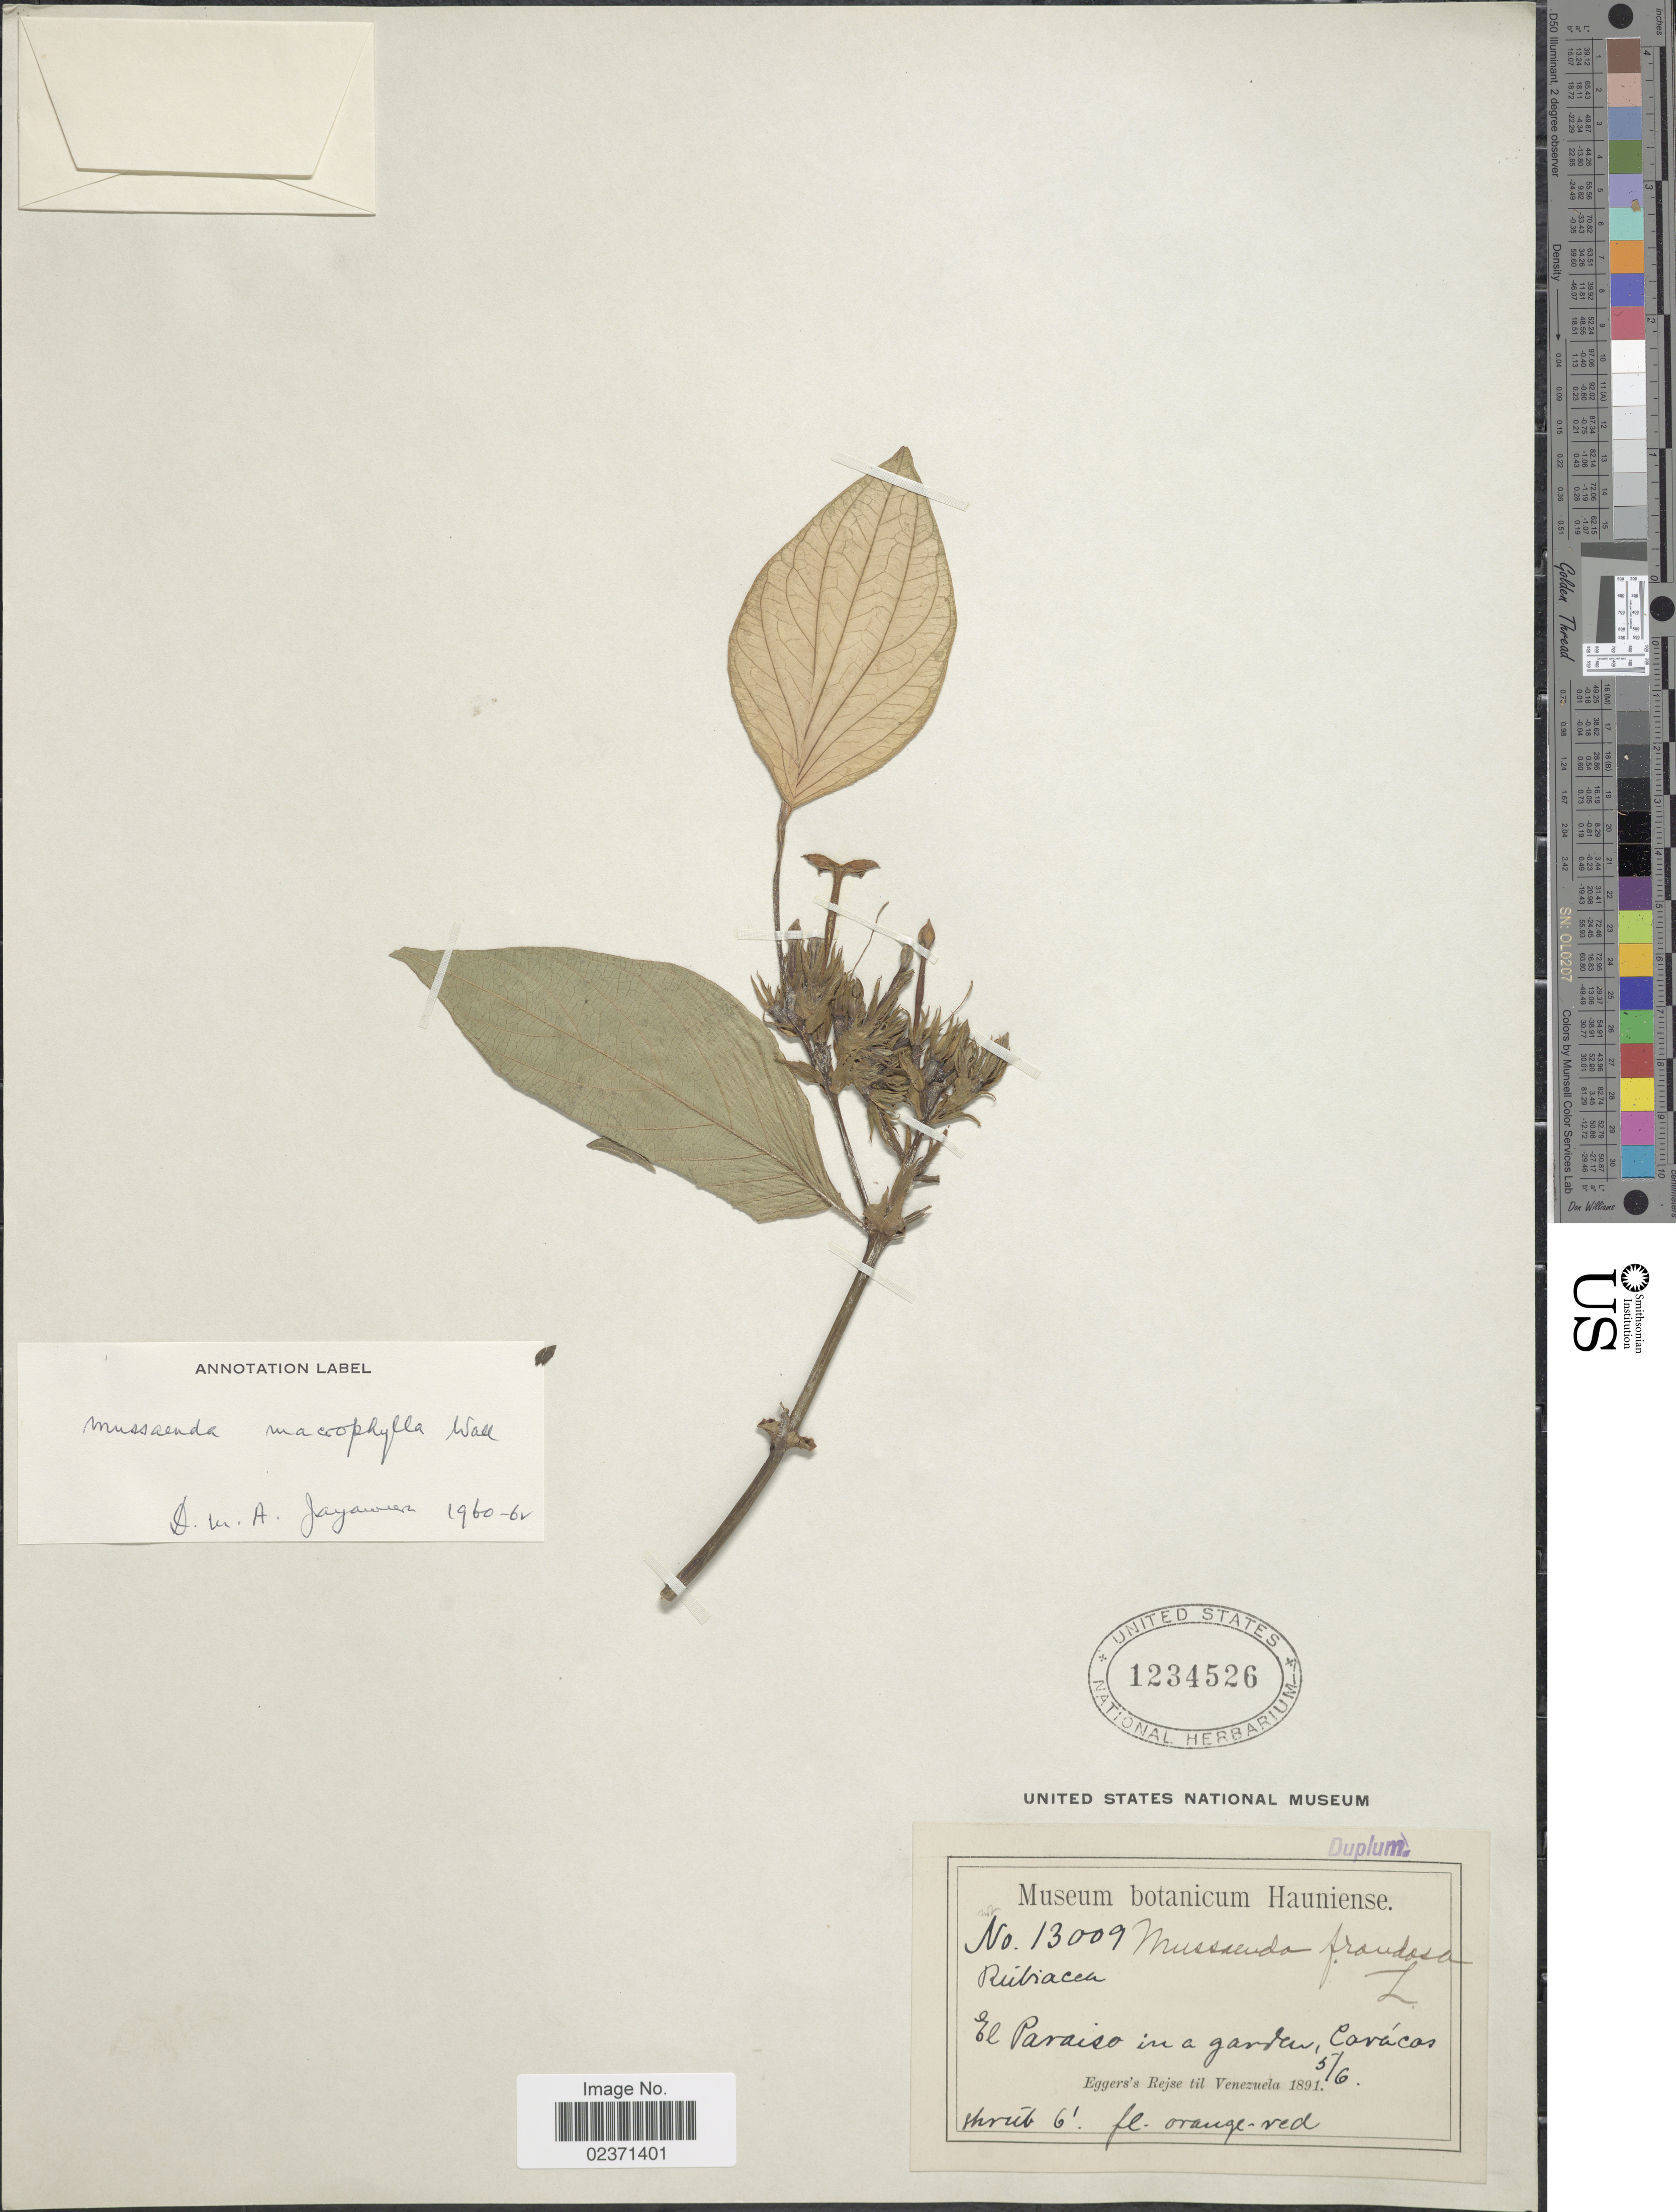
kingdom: Plantae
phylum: Tracheophyta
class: Magnoliopsida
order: Gentianales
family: Rubiaceae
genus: Mussaenda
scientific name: Mussaenda macrophylla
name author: Wall.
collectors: -. Eggers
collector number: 1300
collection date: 1891-06-05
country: Venezuela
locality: El Paraiso in a garden, Carácas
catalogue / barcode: US 1234526